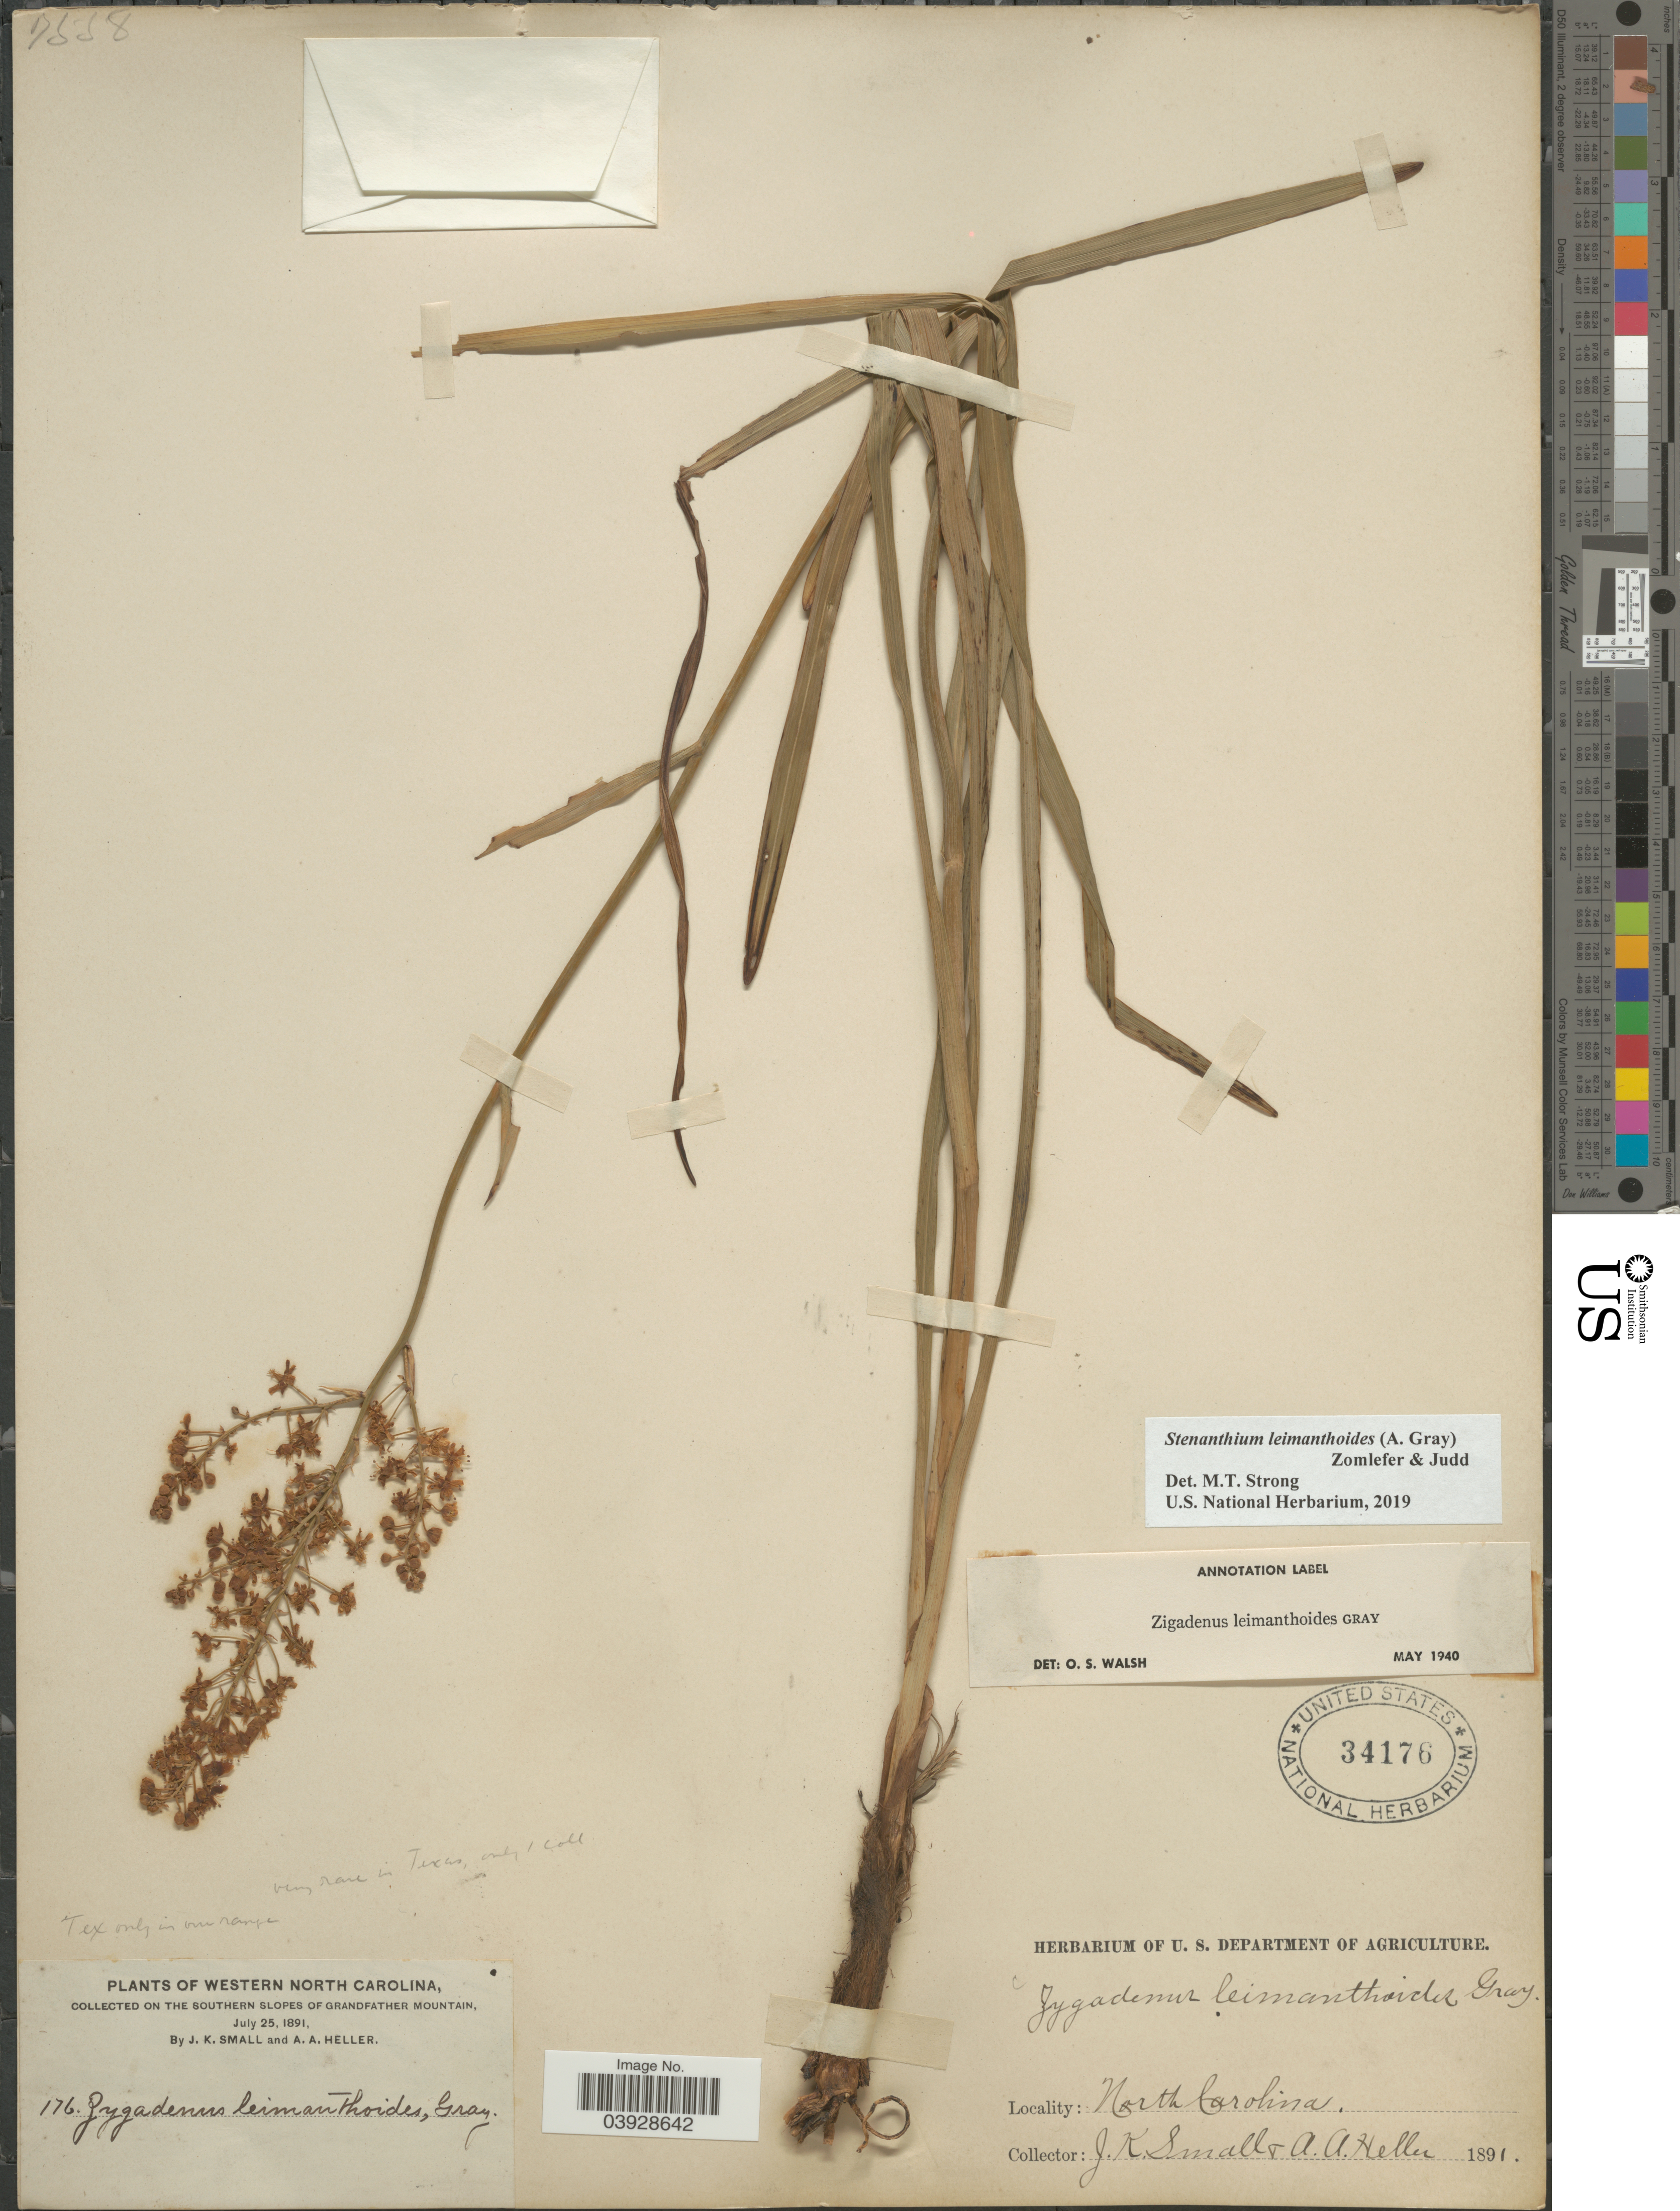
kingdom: Plantae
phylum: Tracheophyta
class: Liliopsida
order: Liliales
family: Melanthiaceae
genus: Stenanthium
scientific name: Stenanthium leimanthoides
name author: (A. Gray) Zomlefer & Judd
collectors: J. K. Small & A. A. Heller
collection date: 1891-07-25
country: United States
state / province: North Carolina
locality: Western North Carolina. Collected on the slopes of Grandfather Mountain.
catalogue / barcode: US 34176